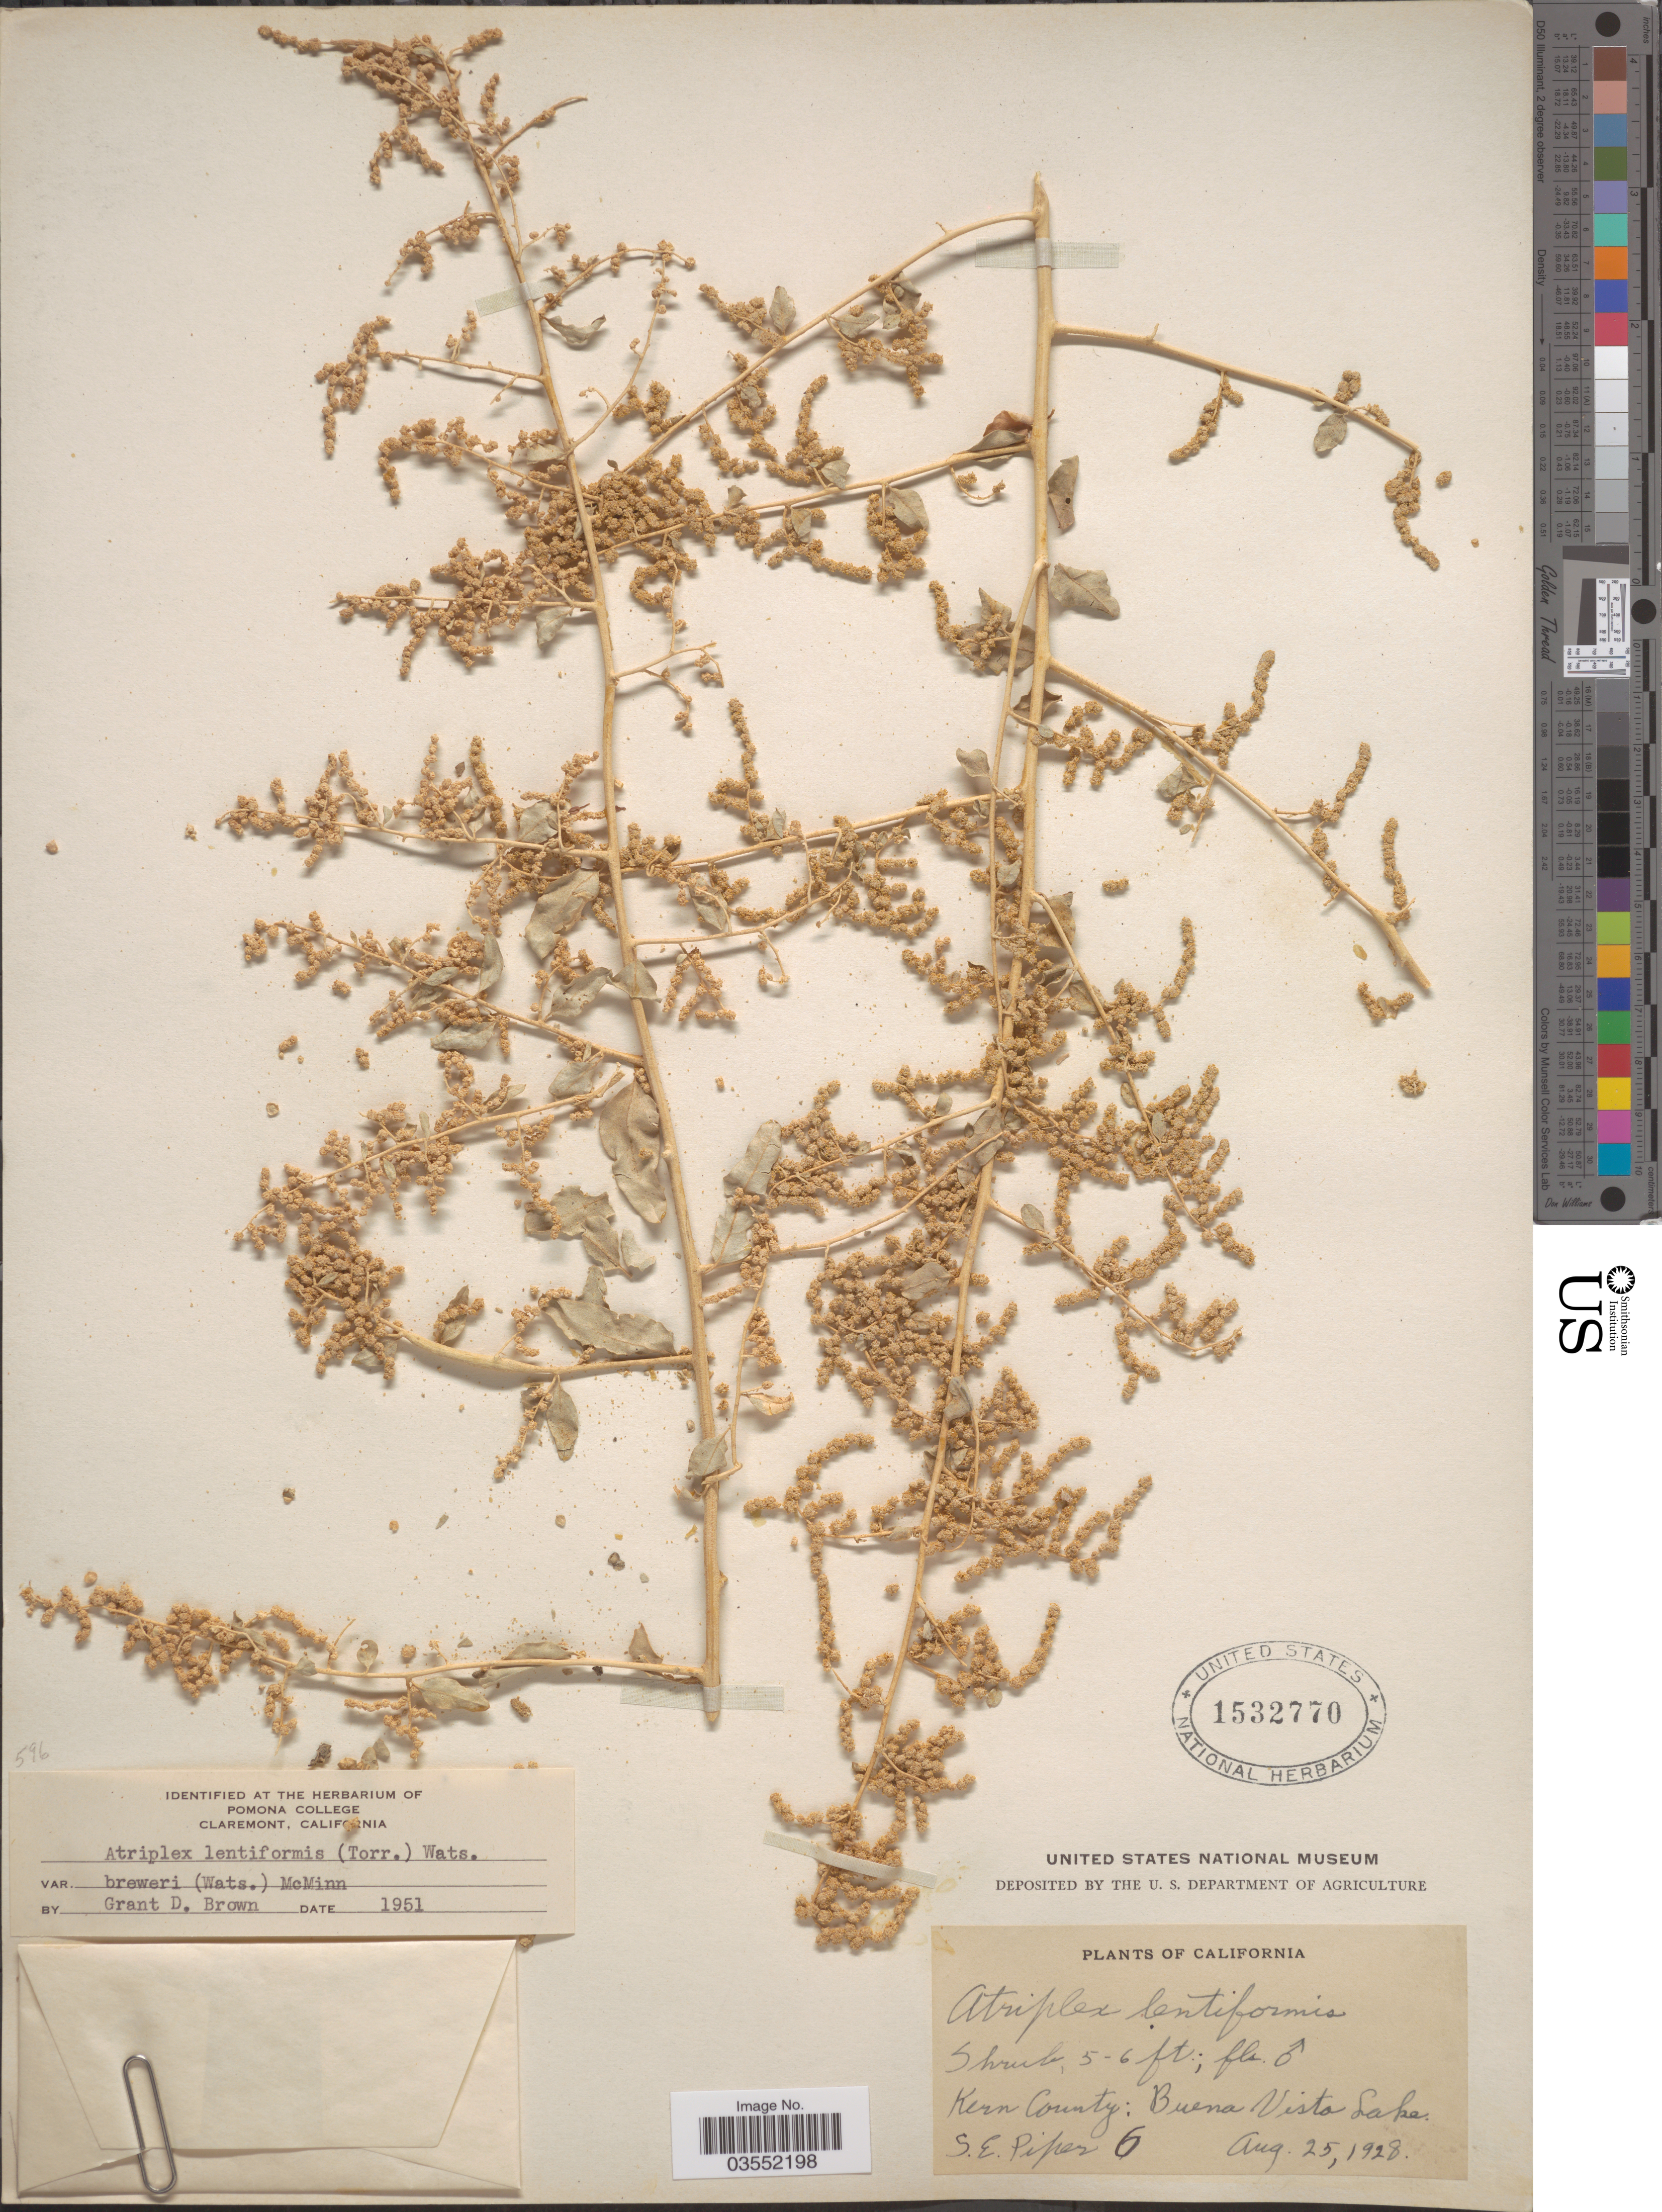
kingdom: Plantae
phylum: Tracheophyta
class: Magnoliopsida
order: Caryophyllales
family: Amaranthaceae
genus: Atriplex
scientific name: Atriplex lentiformis var. breweri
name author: (S. Watson) McMinn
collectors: S. Piper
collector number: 6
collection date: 1928-08-25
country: United States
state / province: California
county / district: Kern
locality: Kern County: Buena Vista Lake.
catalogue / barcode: US 1532770